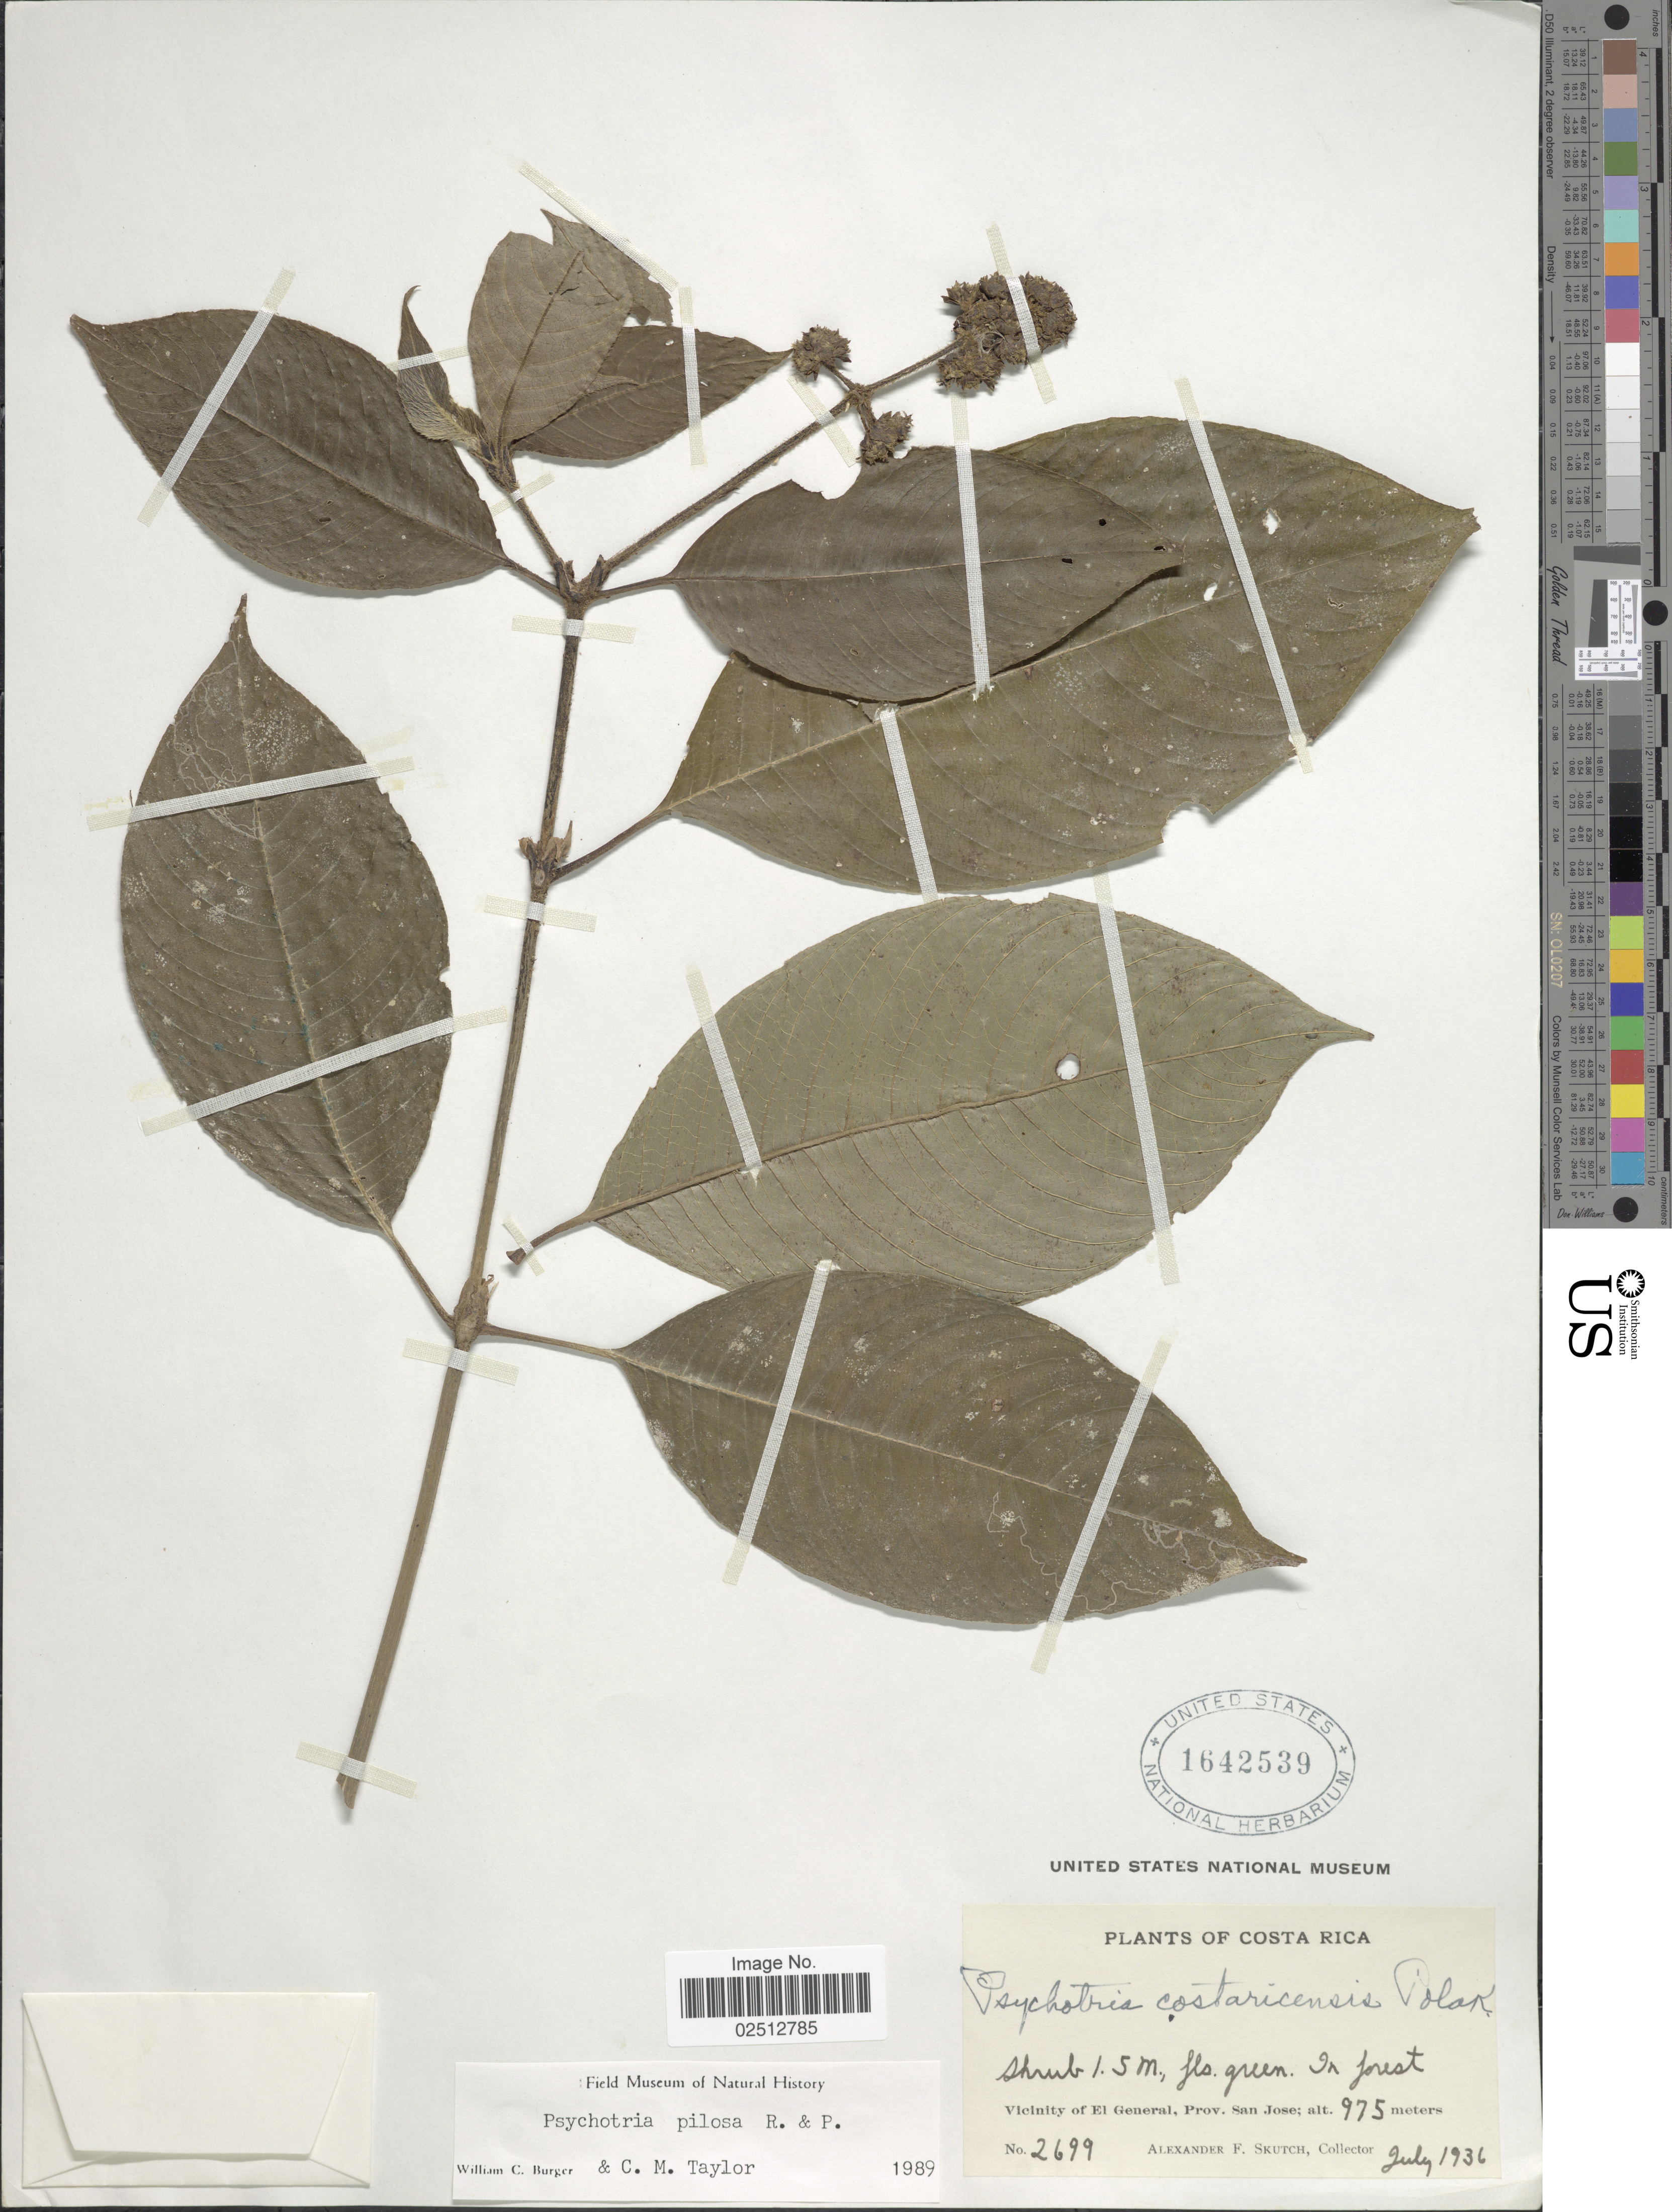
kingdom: Plantae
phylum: Tracheophyta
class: Magnoliopsida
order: Gentianales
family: Rubiaceae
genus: Psychotria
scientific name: Psychotria pilosa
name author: Ruiz & Pav.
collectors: A. F. Skutch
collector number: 2699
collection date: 1936-07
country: Costa Rica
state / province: San José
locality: Vicinity of El General, Prov. San Jose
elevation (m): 975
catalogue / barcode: US 1642539